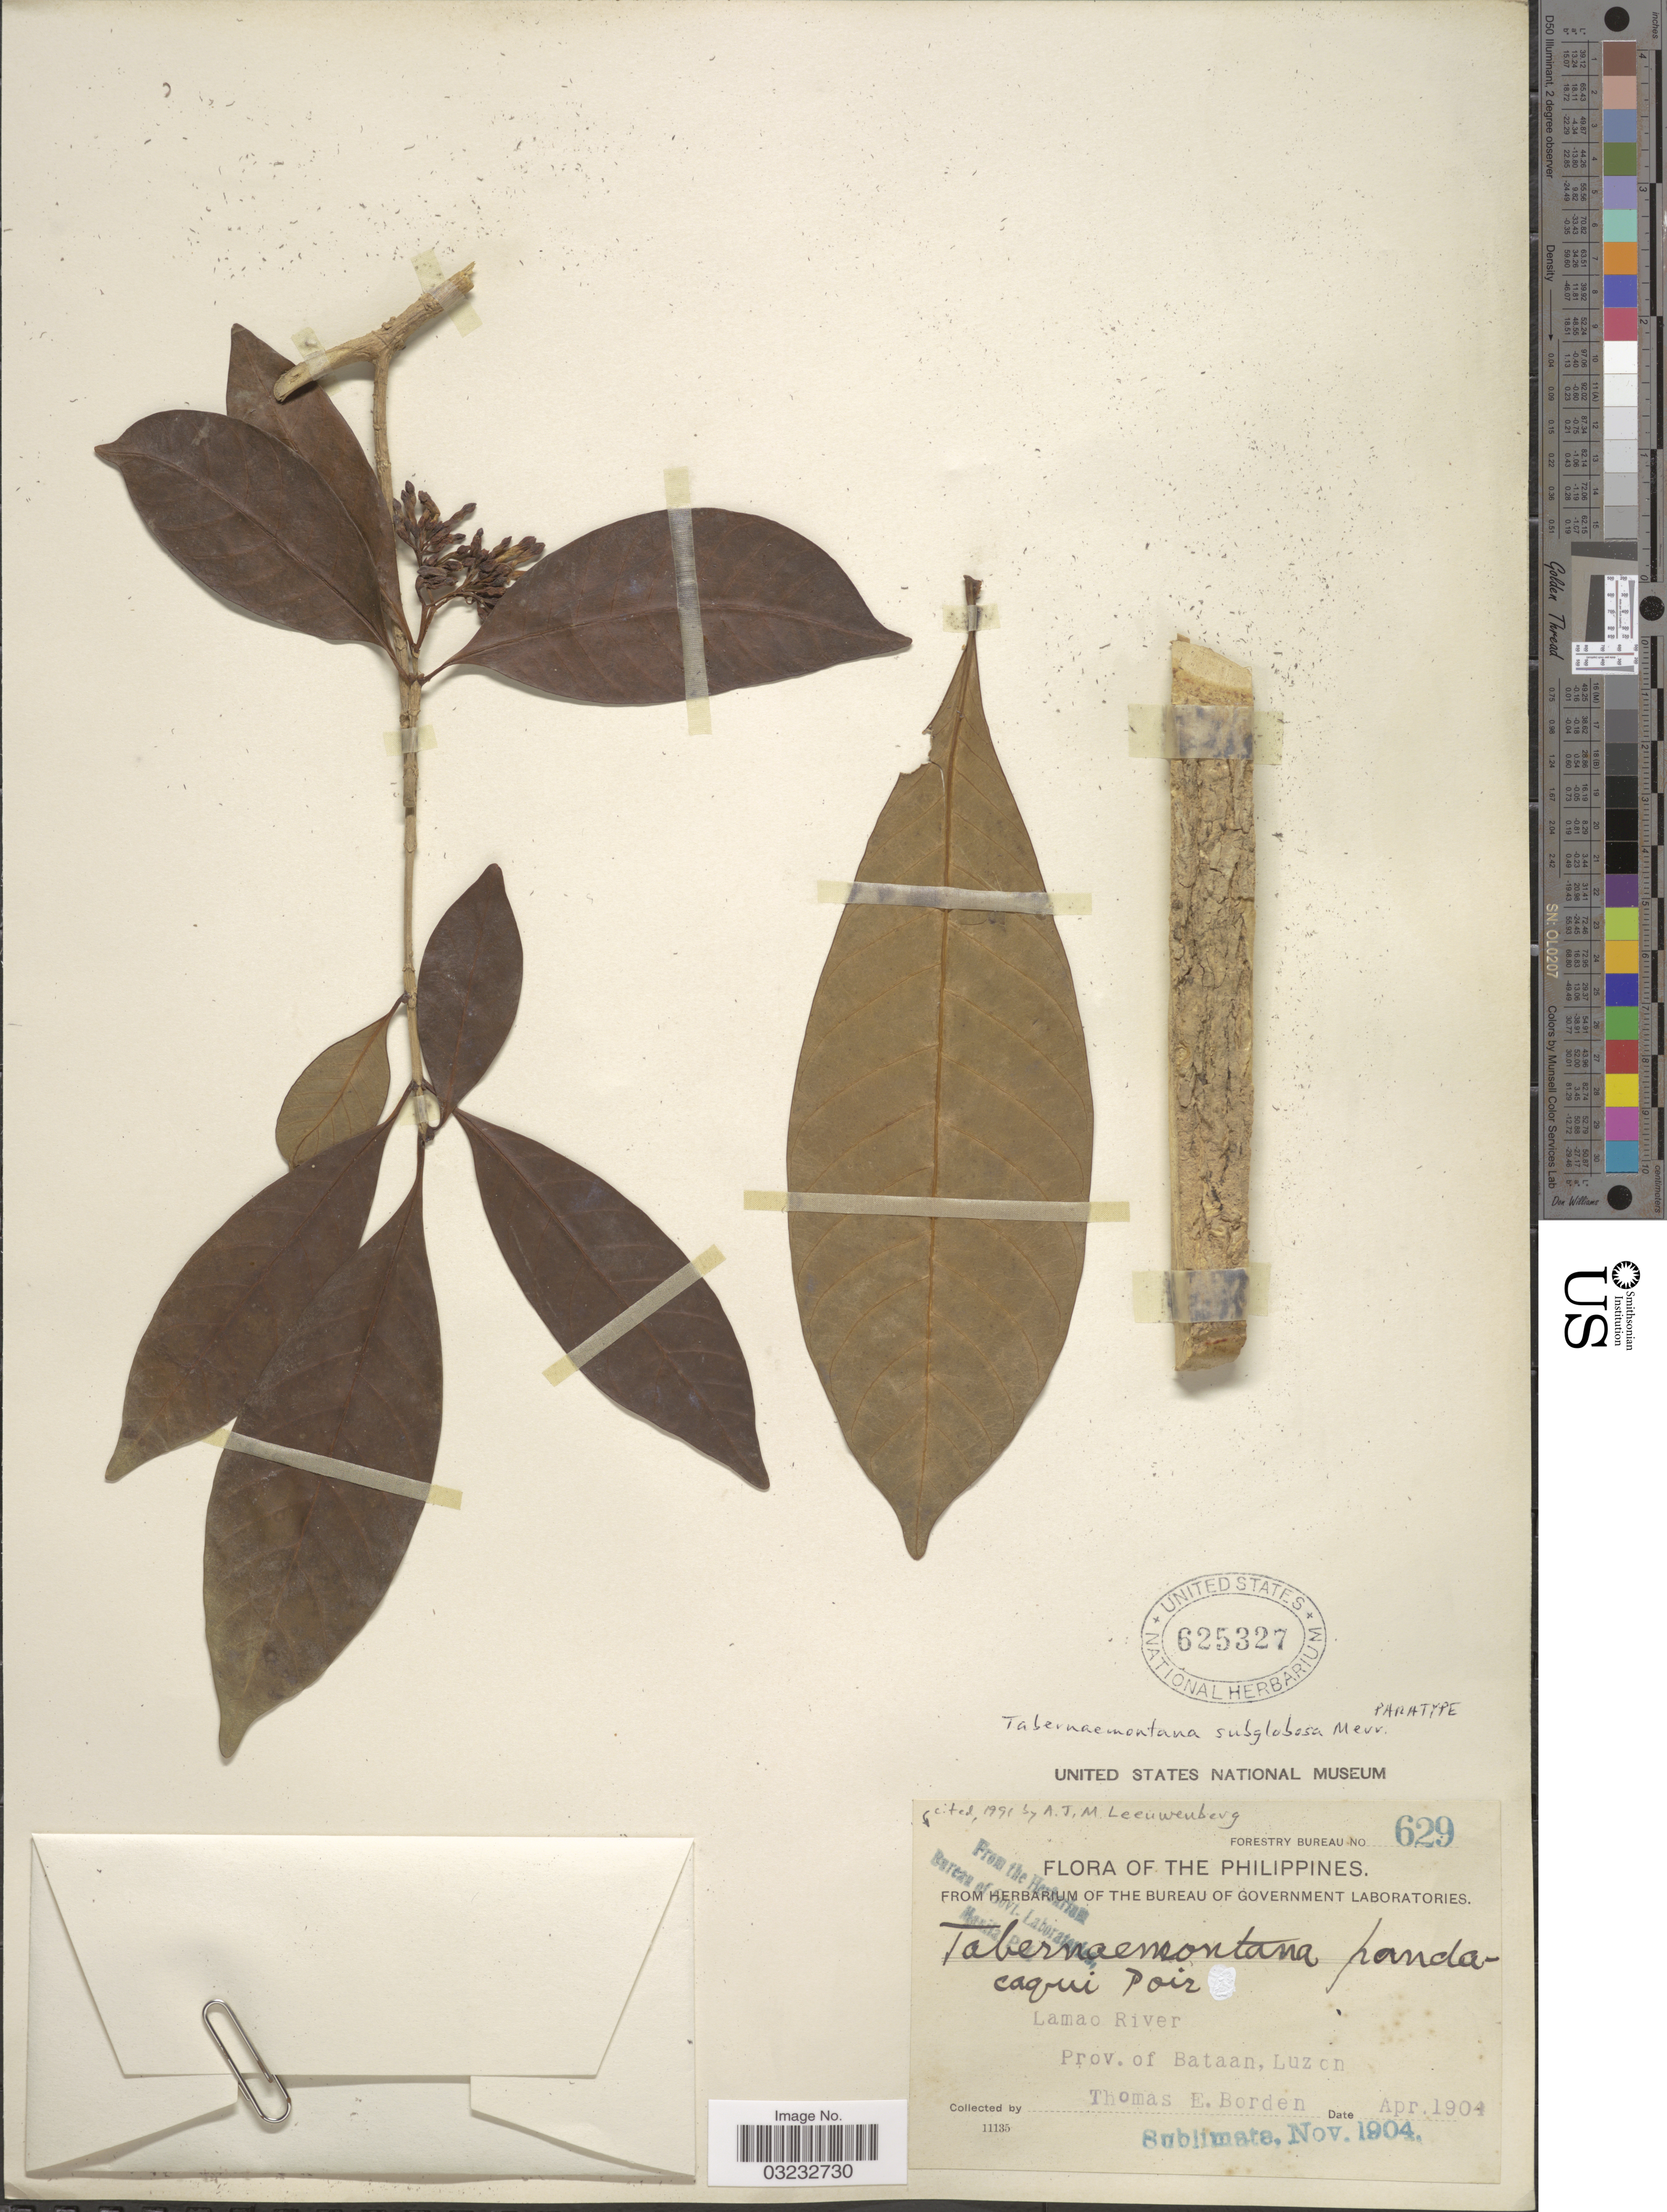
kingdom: Plantae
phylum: Tracheophyta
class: Magnoliopsida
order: Gentianales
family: Apocynaceae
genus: Tabernaemontana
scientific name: Tabernaemontana pandacaqui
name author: Poir.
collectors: T. E. Borden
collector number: Forestry Bureau 629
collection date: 1904-04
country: Philippines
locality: Lamao River. Prov. of Bataan, Luzon.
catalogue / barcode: US 625327